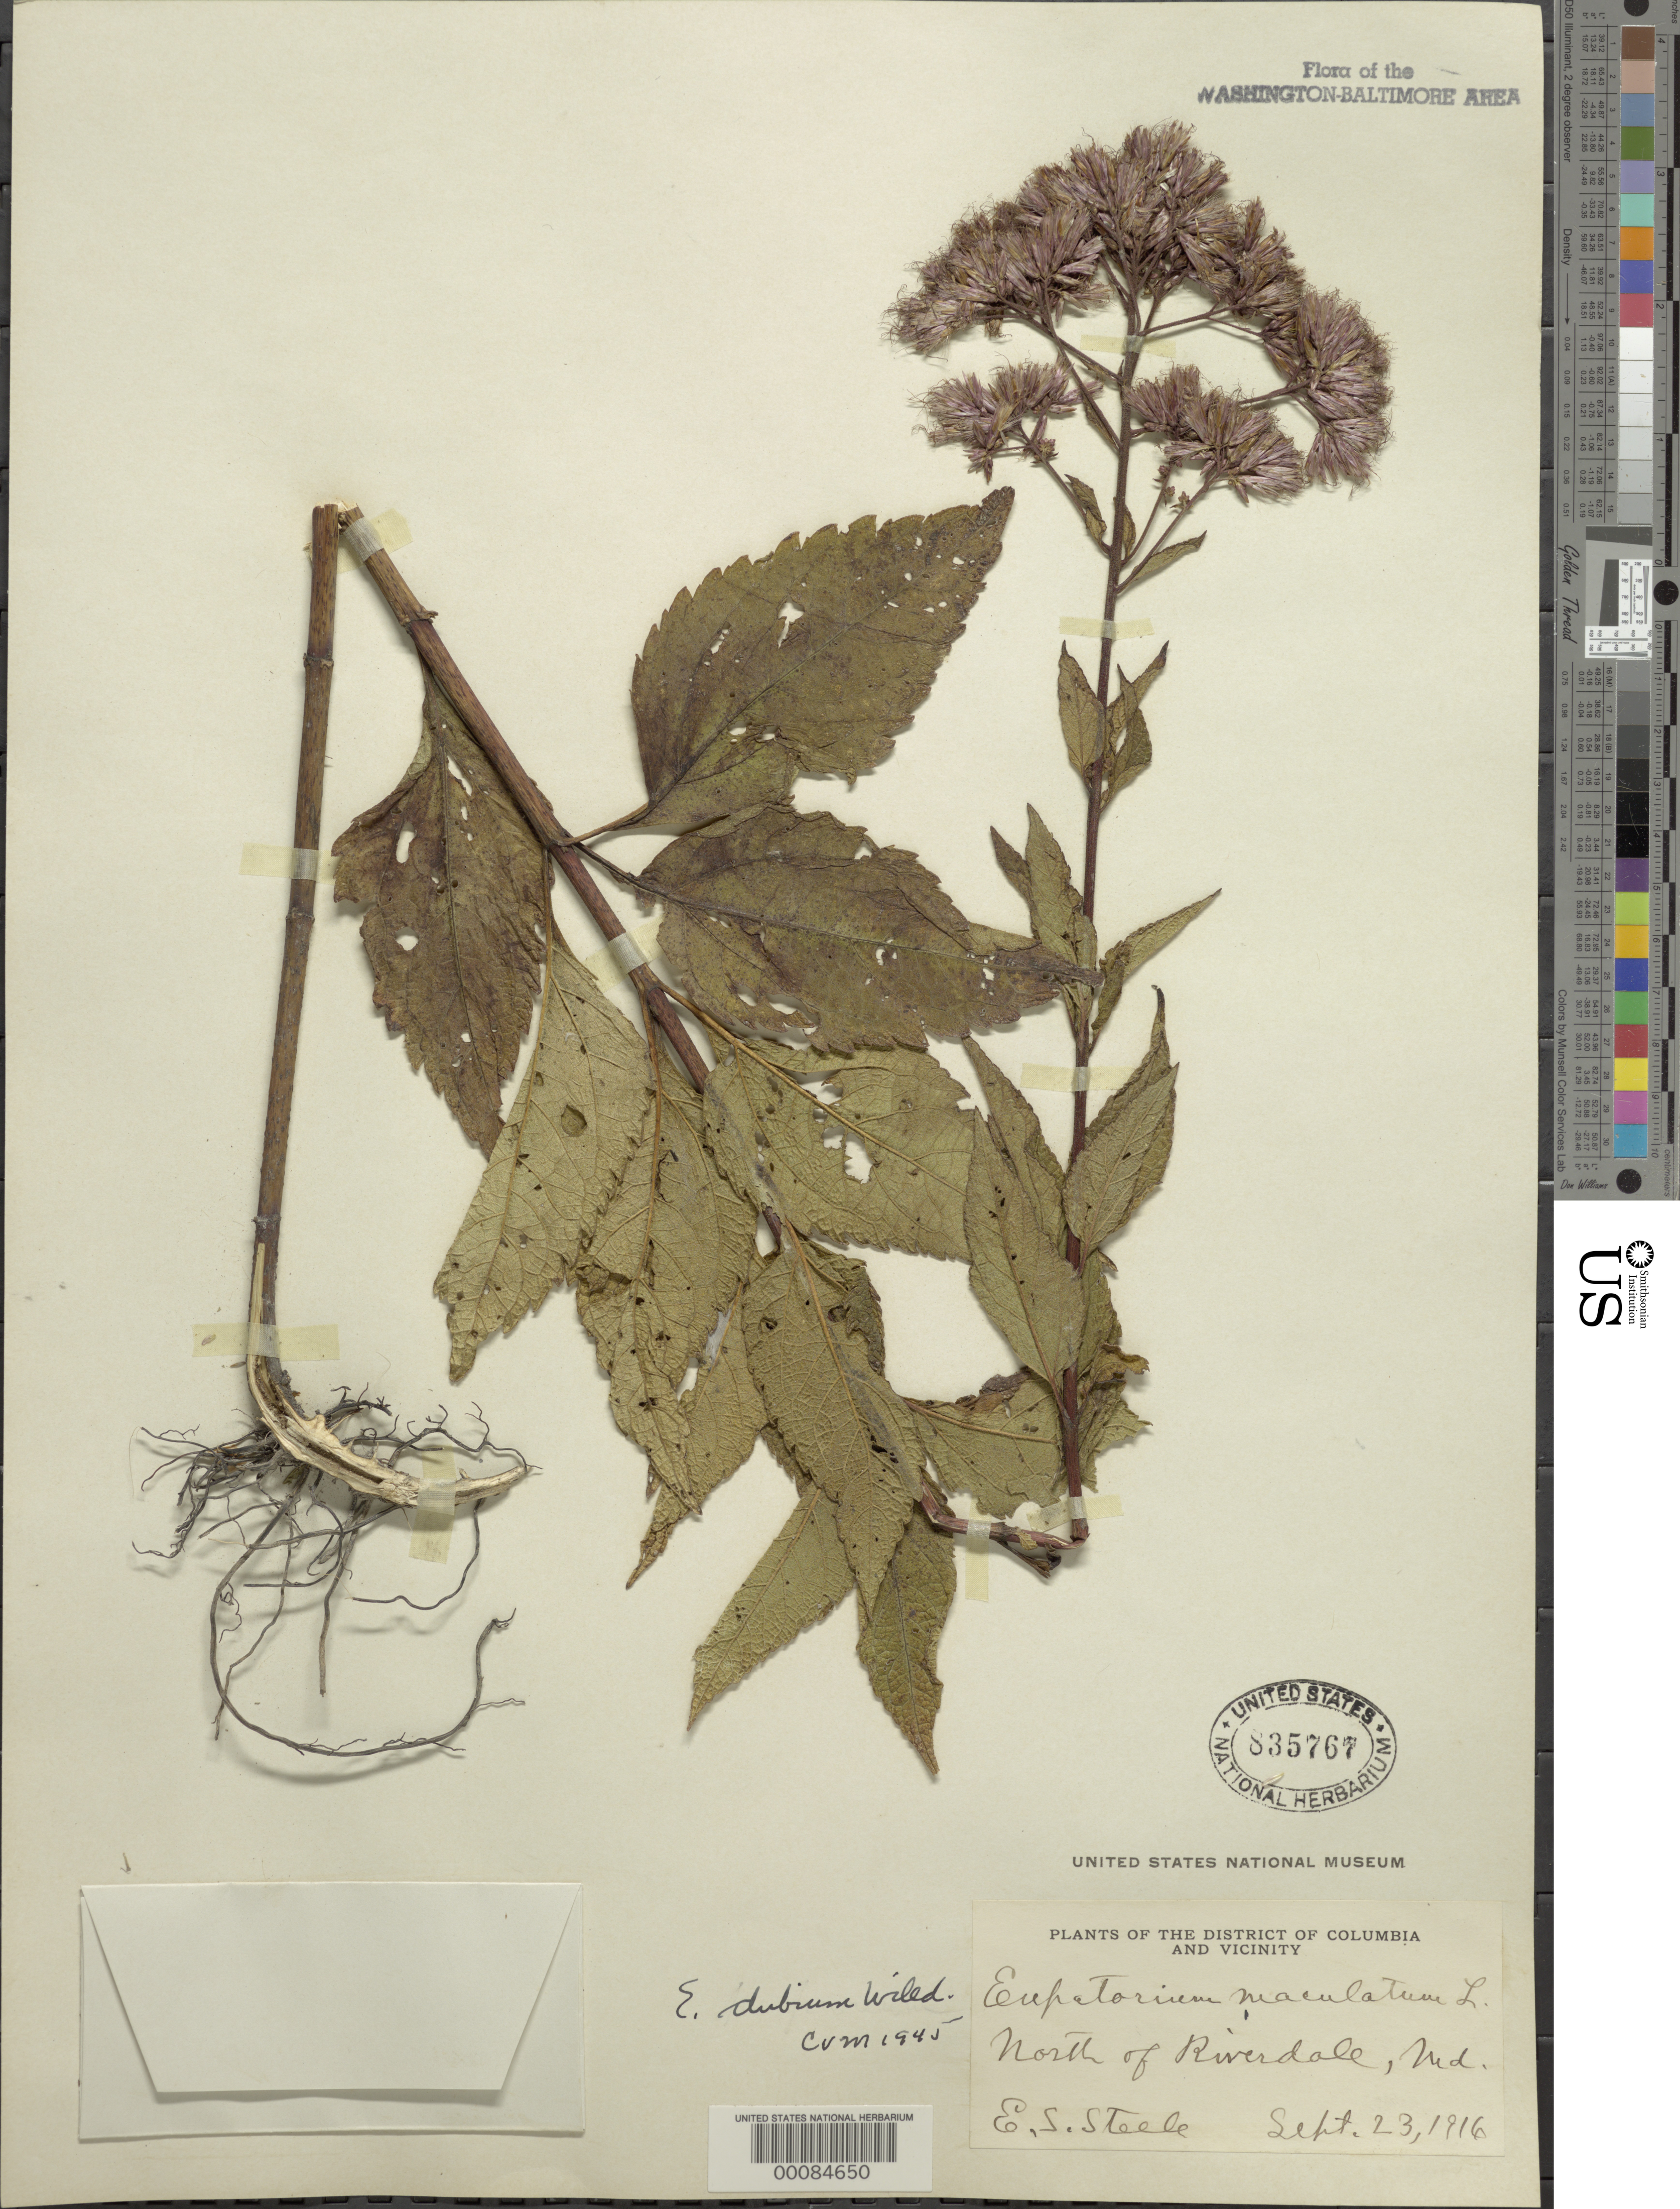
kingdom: Plantae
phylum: Tracheophyta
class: Magnoliopsida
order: Asterales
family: Asteraceae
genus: Eupatorium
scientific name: Eupatorium dubium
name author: Willd. ex Poir.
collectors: E. Steele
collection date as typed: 23 Sep 1916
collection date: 1916-09-23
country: United States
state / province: Maryland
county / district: Prince George's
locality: North of Riverdale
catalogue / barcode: US 835767